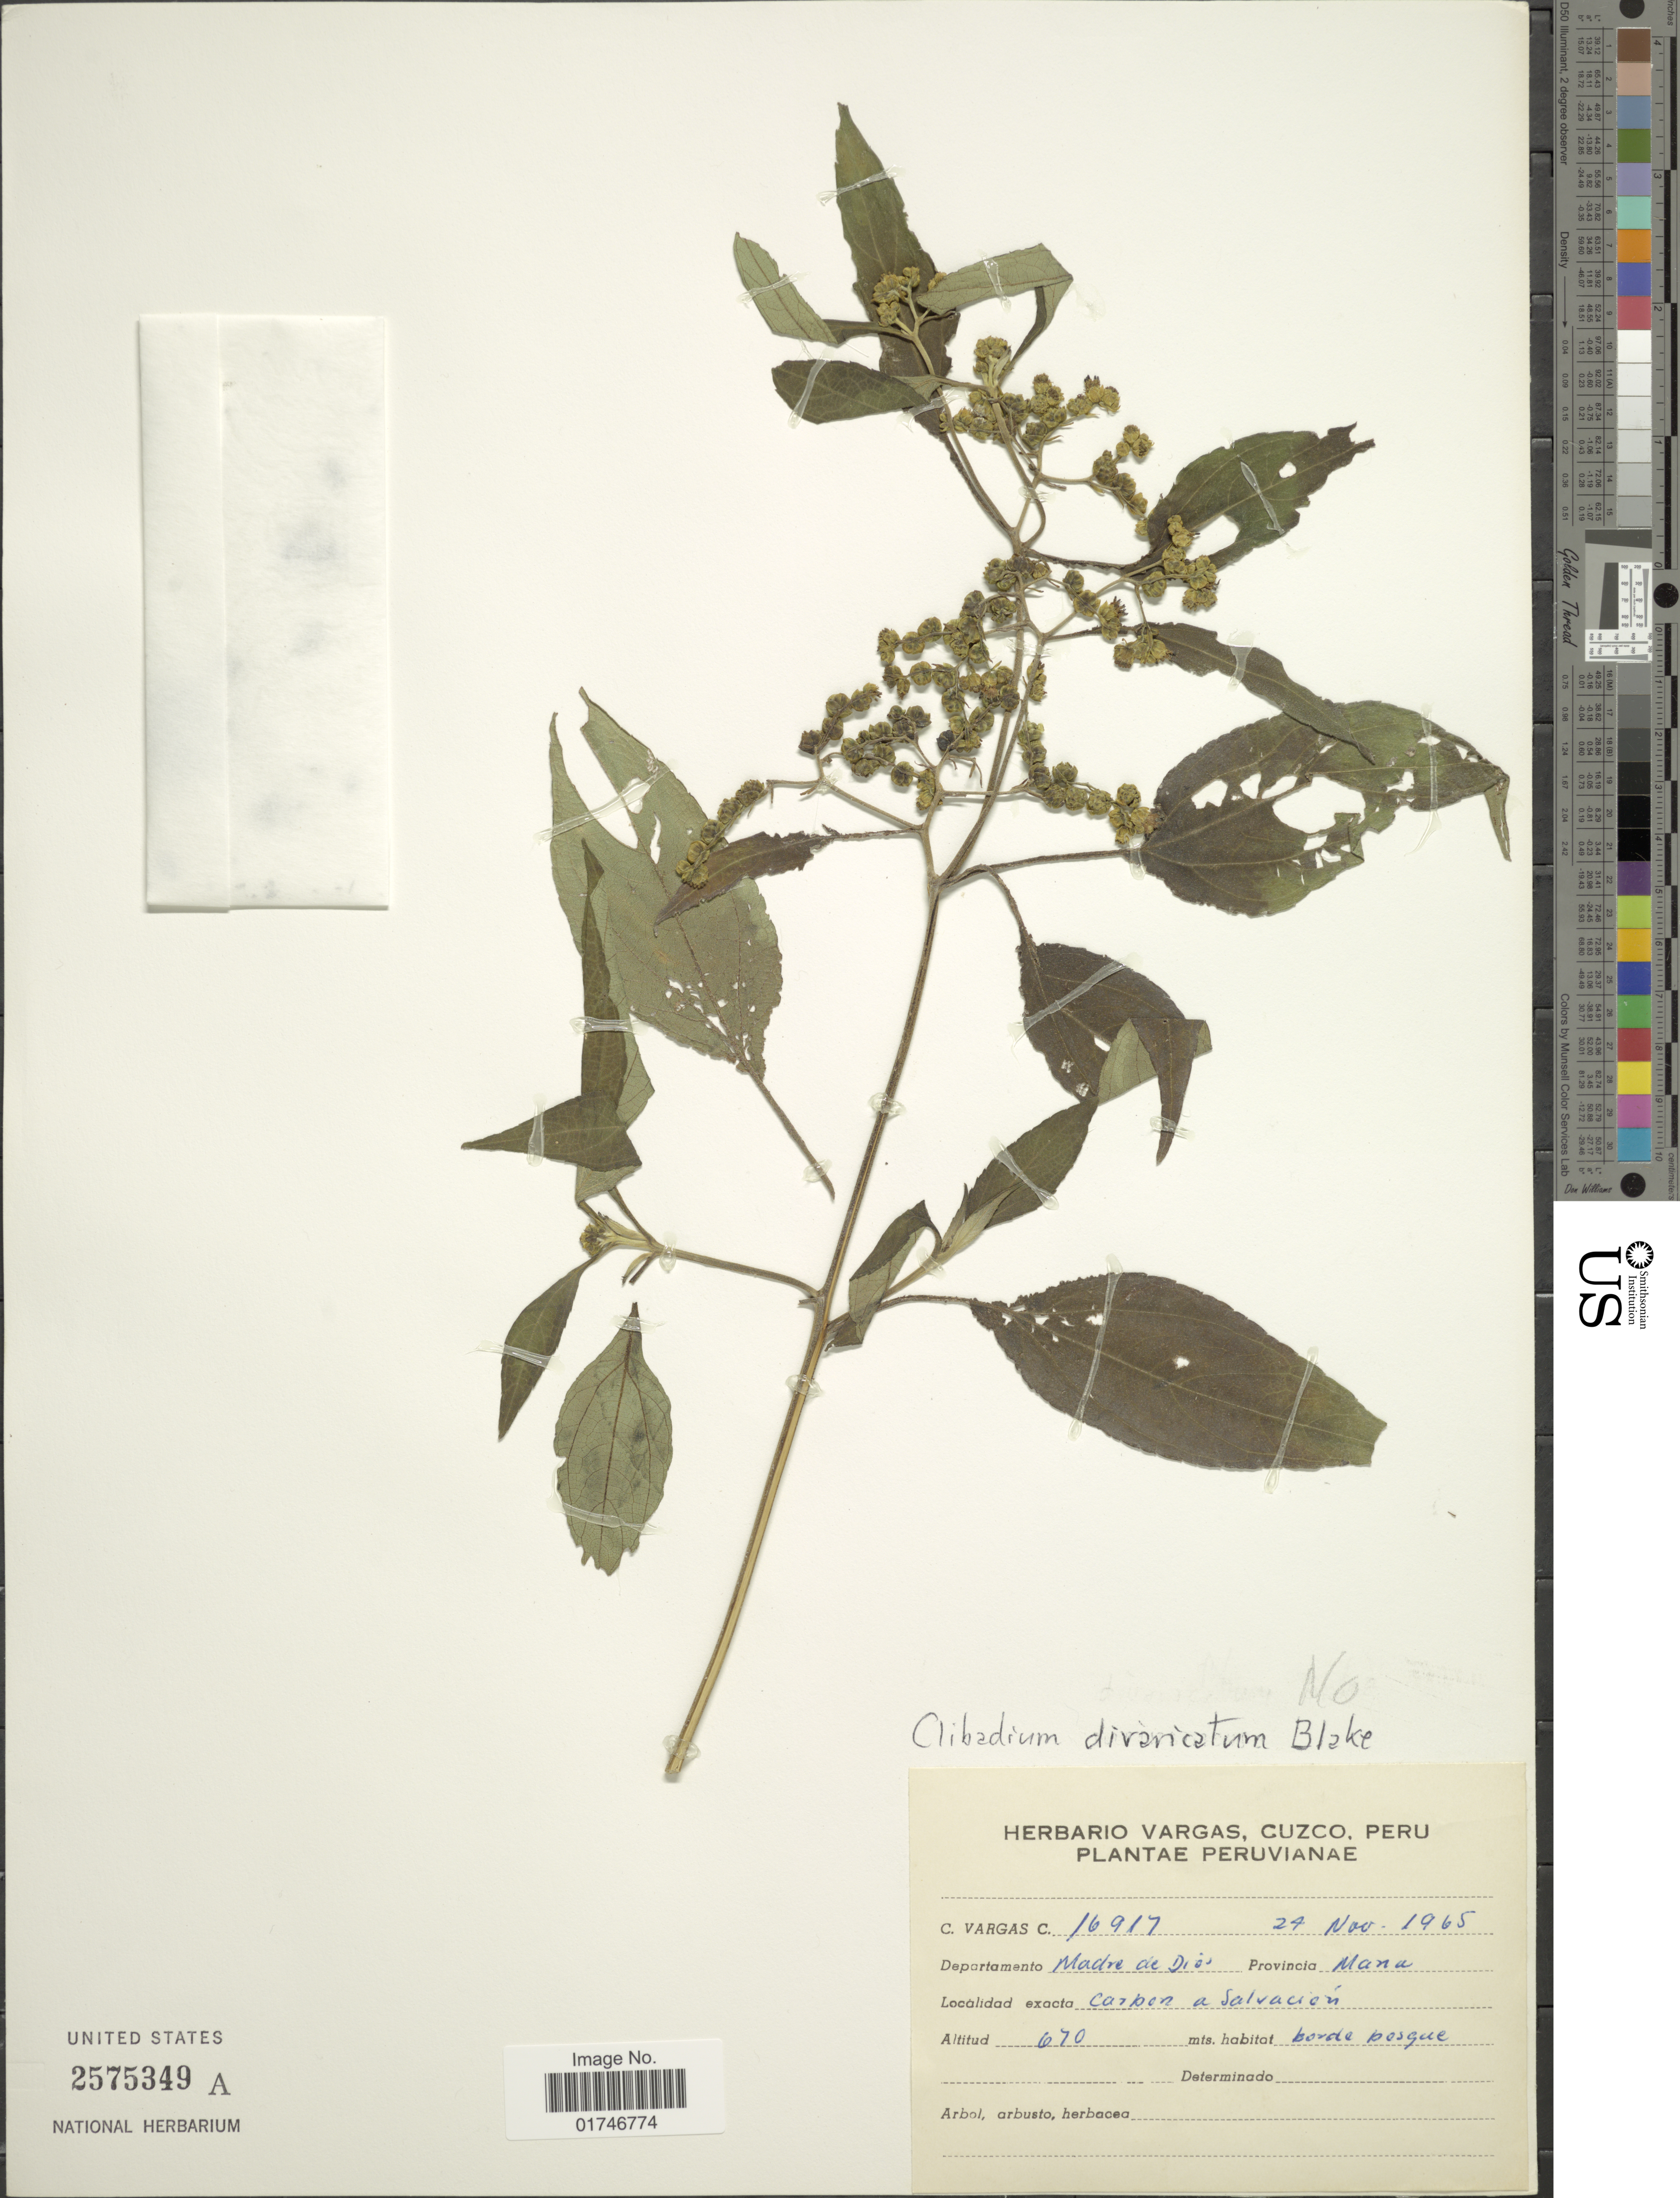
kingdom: Plantae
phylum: Tracheophyta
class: Magnoliopsida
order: Asterales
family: Asteraceae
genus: Clibadium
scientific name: Clibadium remotiflorum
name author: S.F. Blake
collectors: C. Vargas Calderón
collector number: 16917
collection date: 1965-11-24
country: Peru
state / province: Madre de Dios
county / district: Manú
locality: Carbon a Salvación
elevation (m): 670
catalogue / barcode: US 2575349A